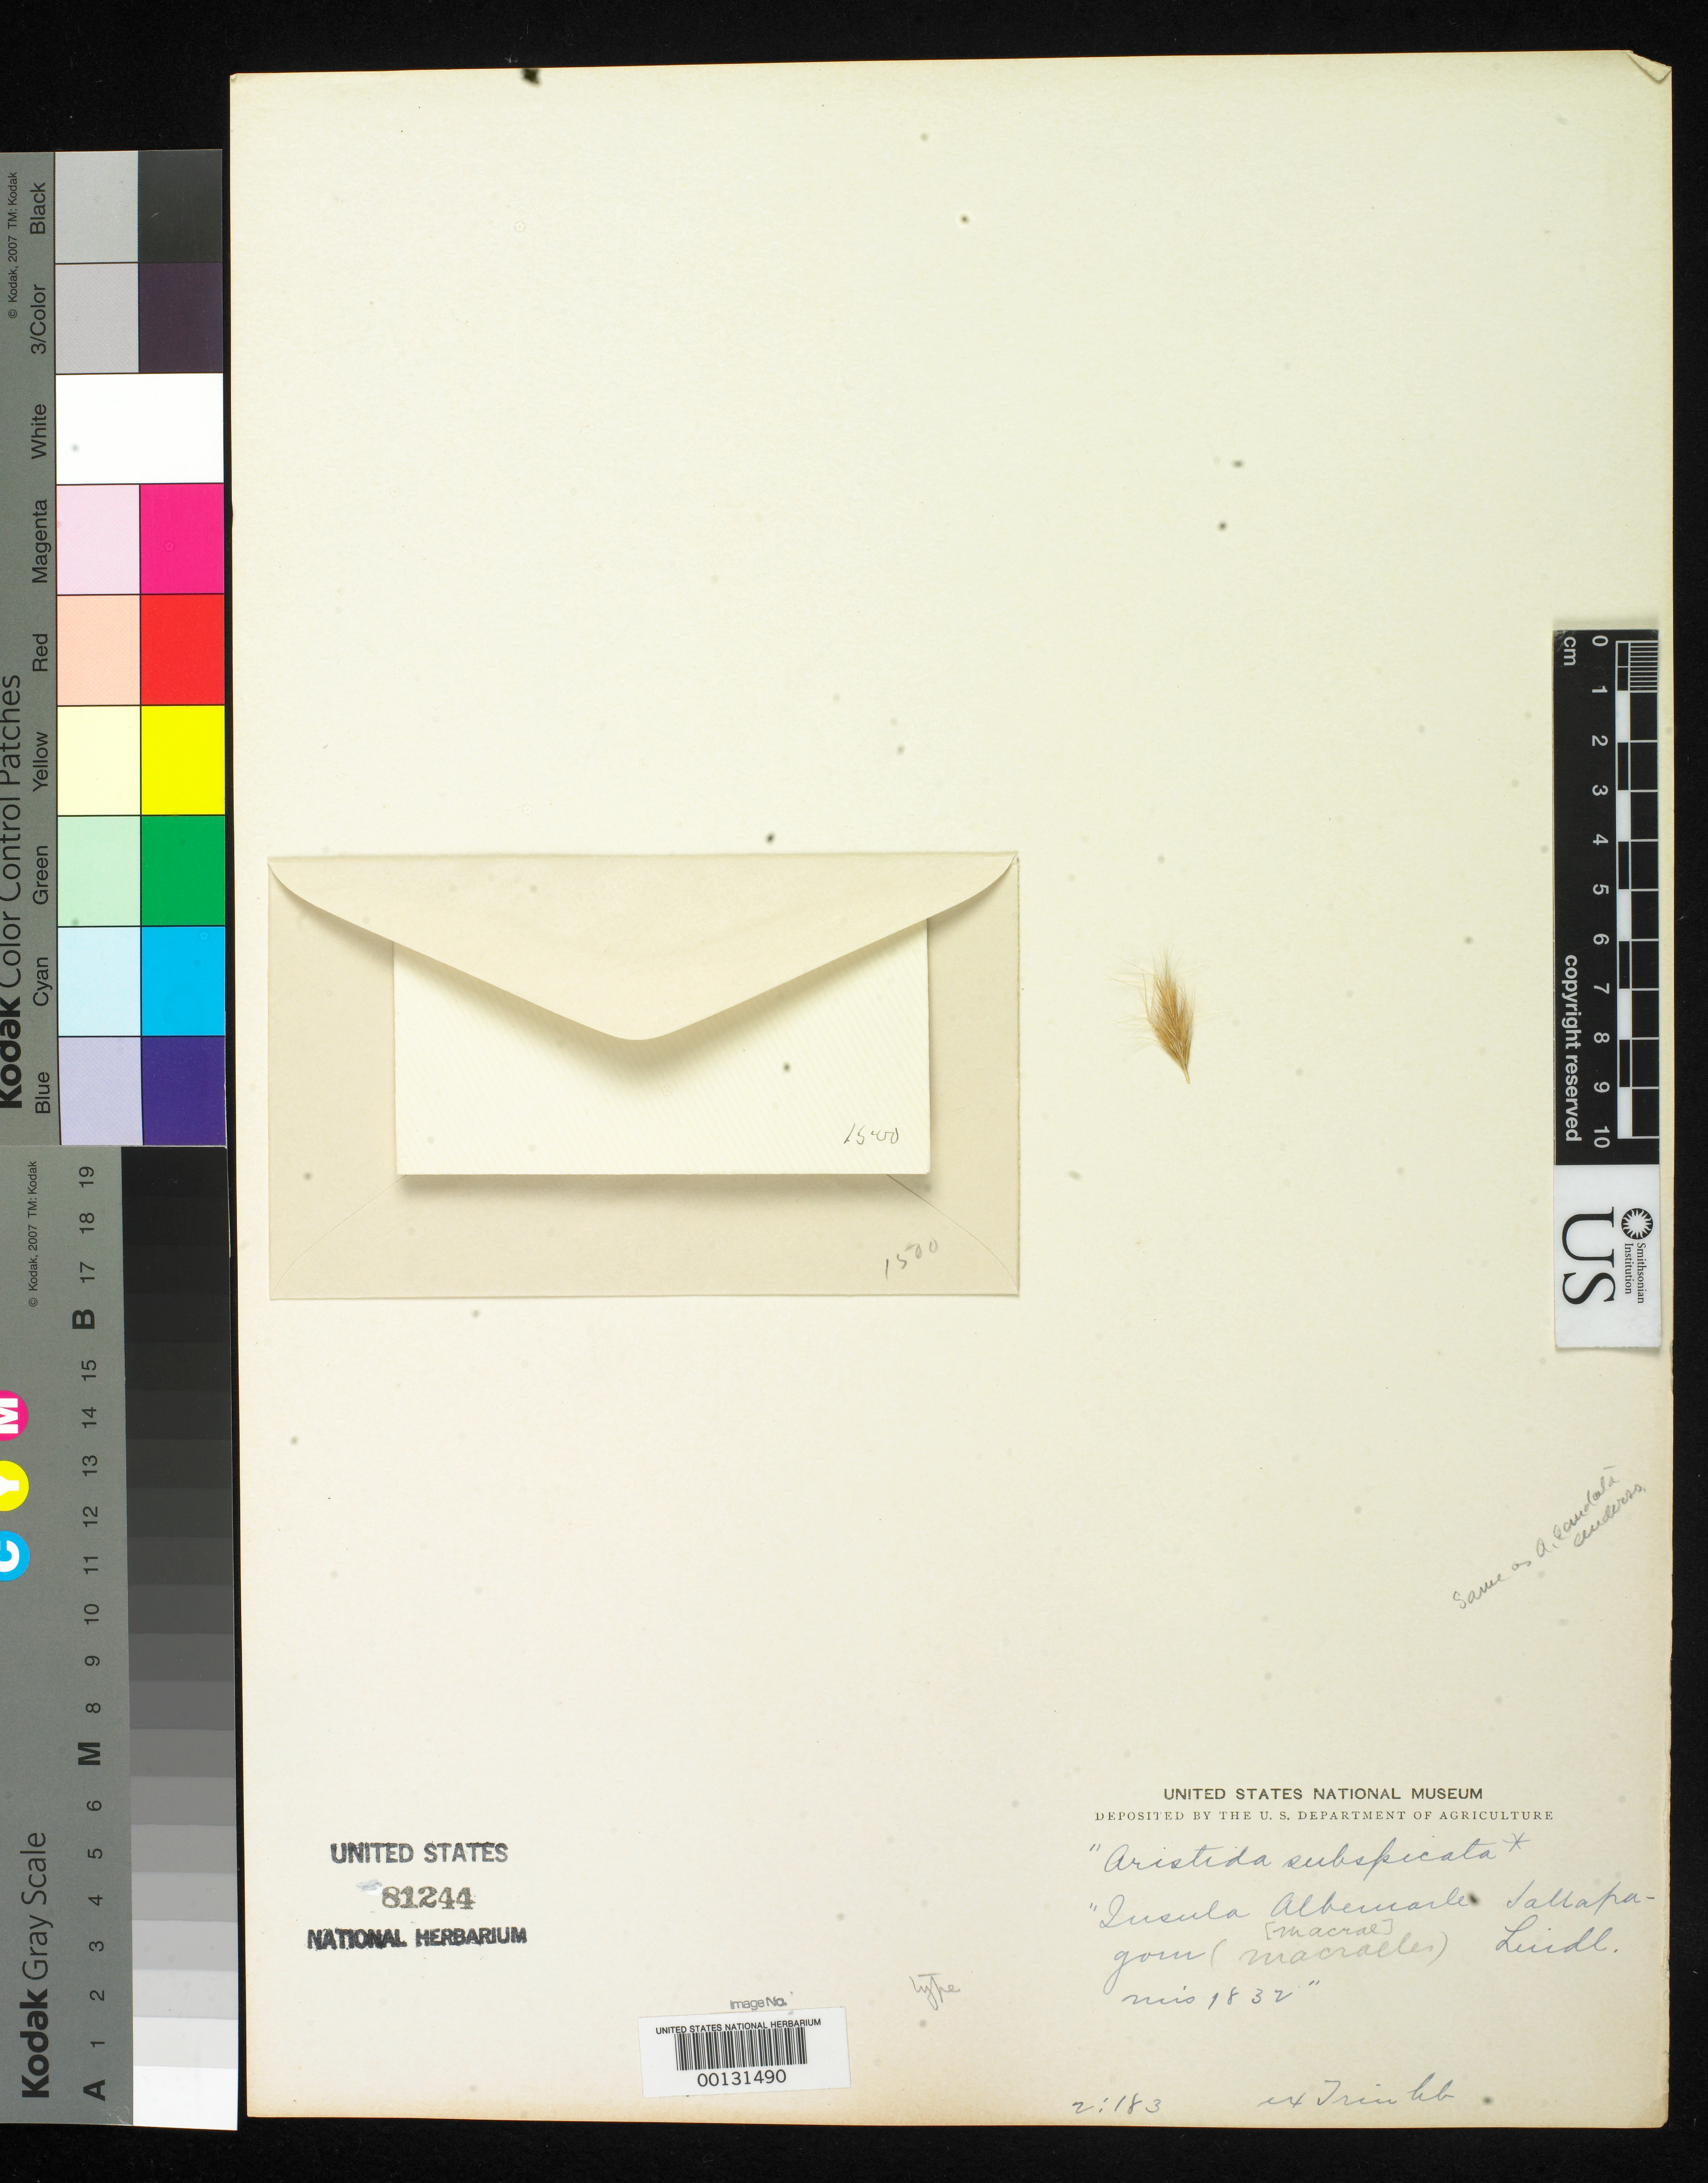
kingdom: Plantae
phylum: Tracheophyta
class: Liliopsida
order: Poales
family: Poaceae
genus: Aristida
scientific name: Aristida subspicata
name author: Trin. & Rupr.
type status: Type Fragment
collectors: J. Lindley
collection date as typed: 1832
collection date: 1832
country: Ecuador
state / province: Colón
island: Isabela [Albemarle]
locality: Macrae [Albermarle I.]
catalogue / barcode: US 81244